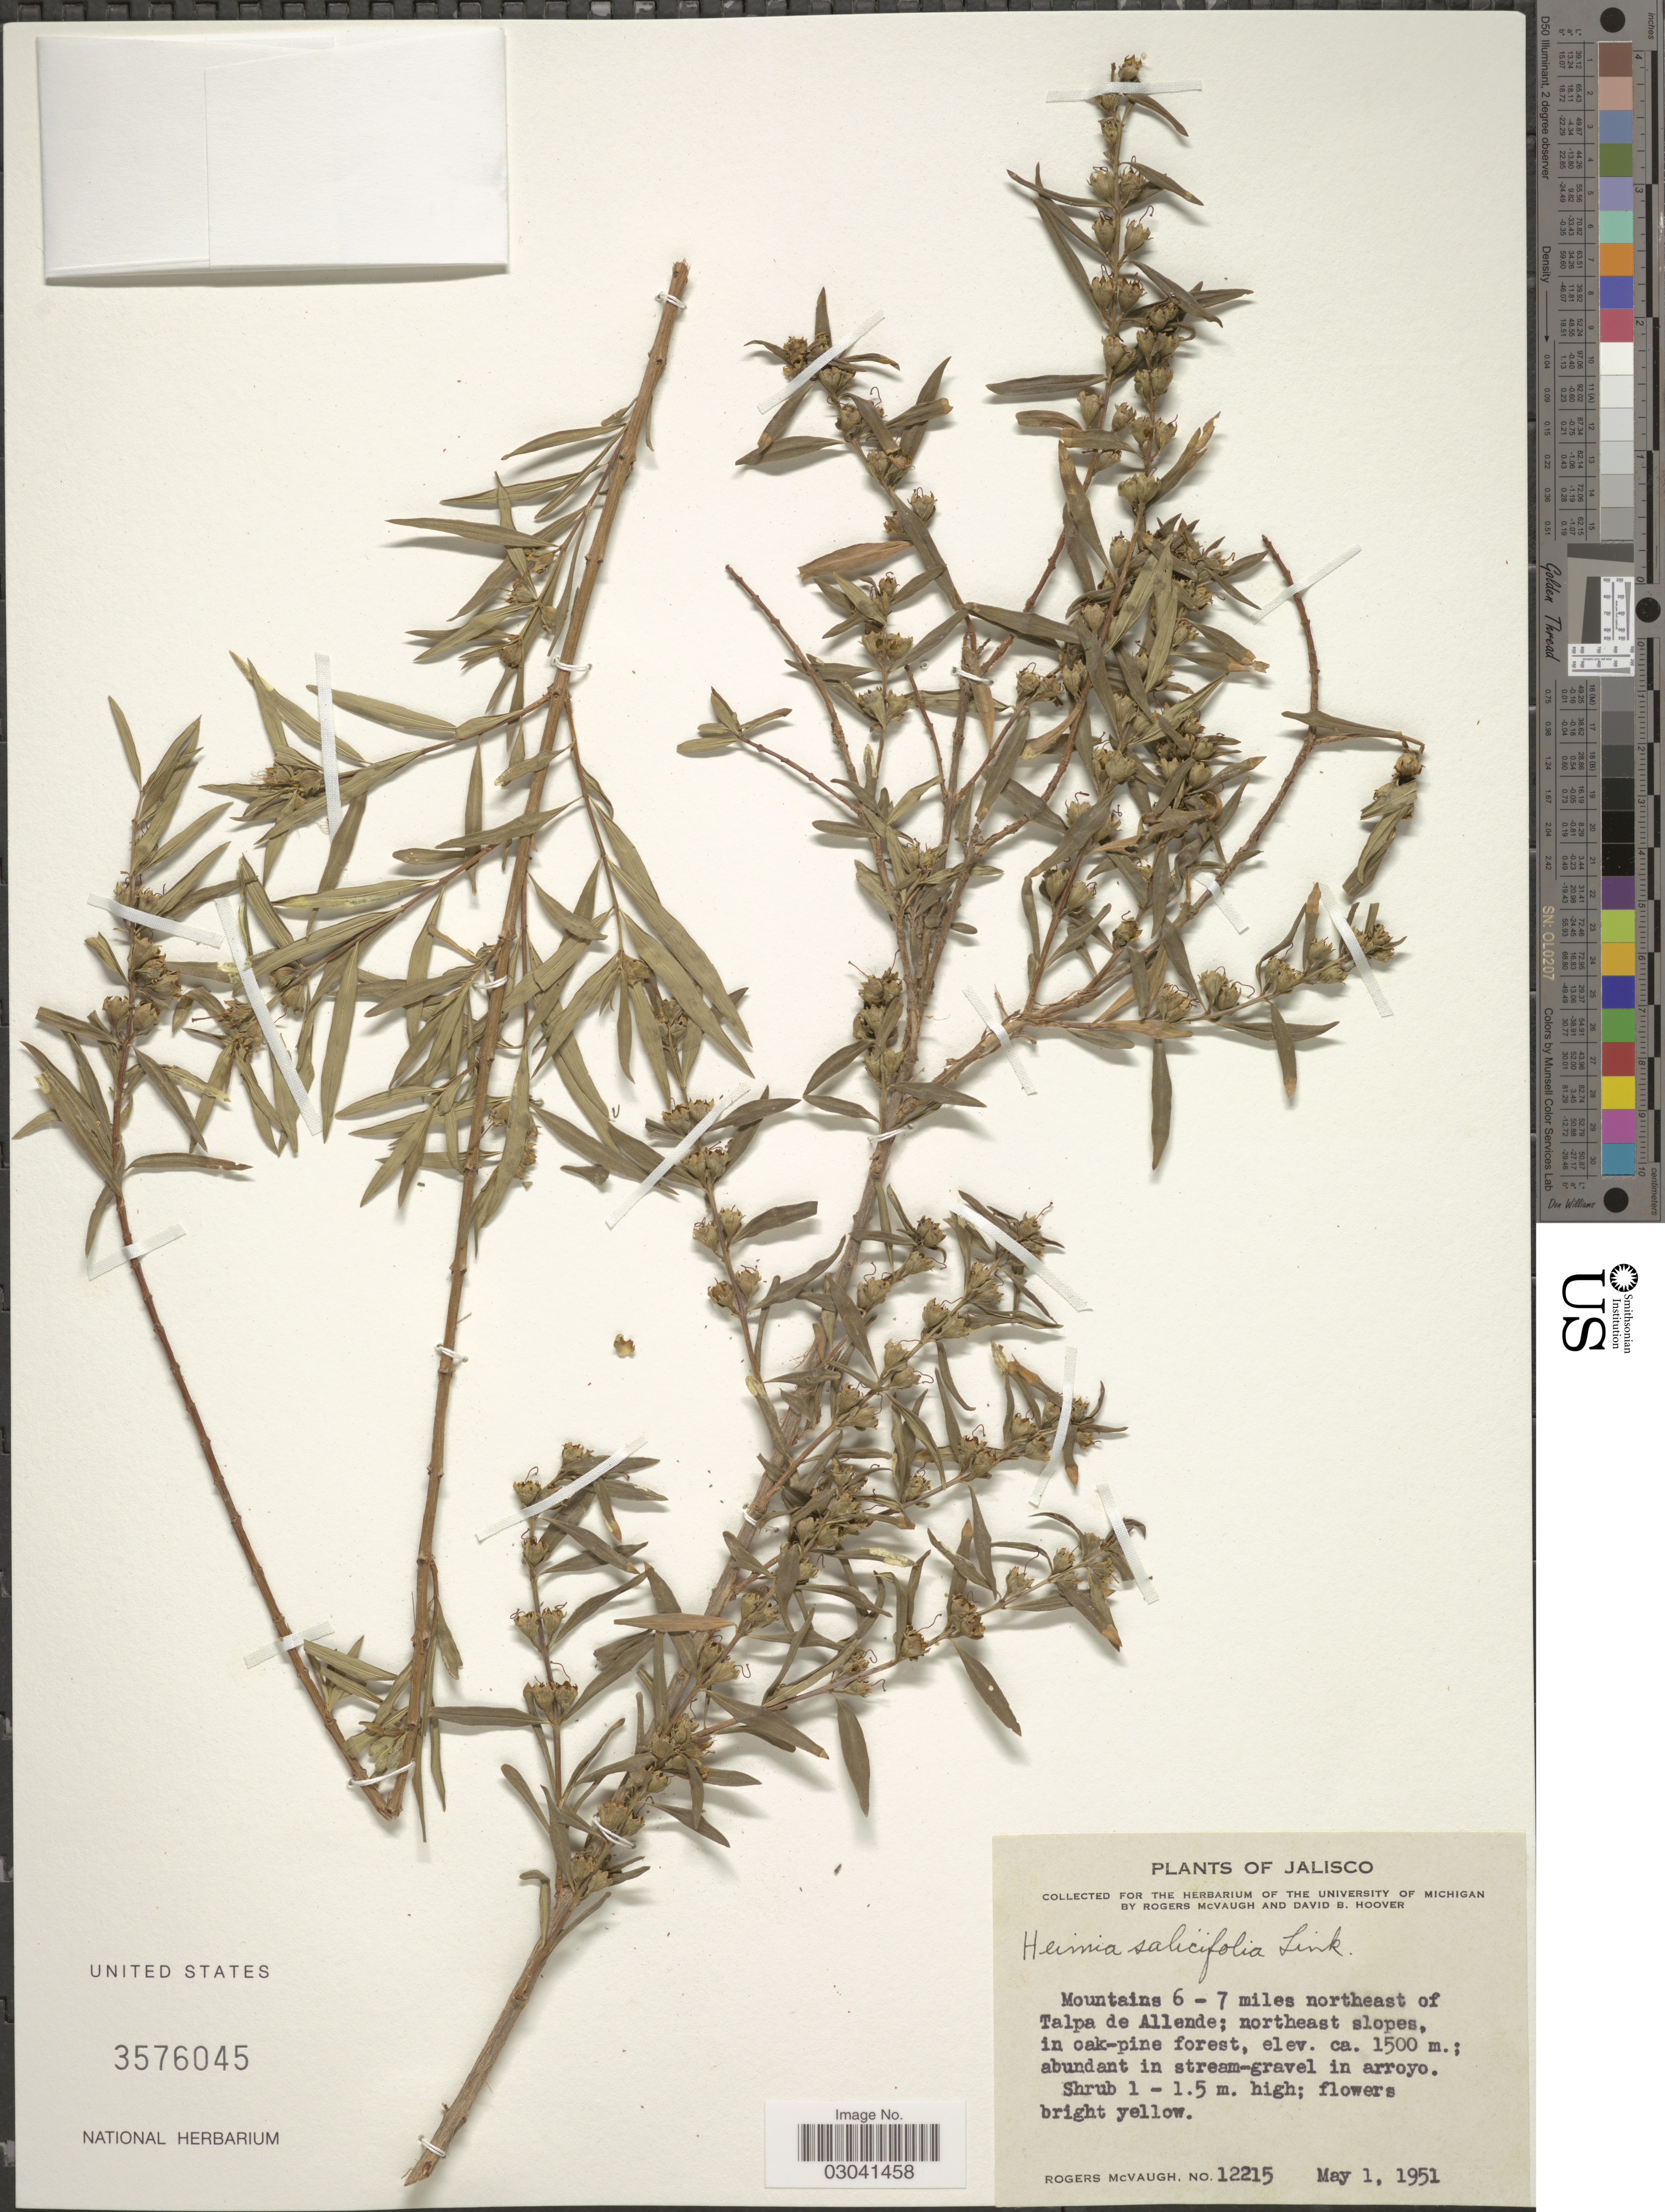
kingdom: Plantae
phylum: Tracheophyta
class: Magnoliopsida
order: Myrtales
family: Lythraceae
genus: Heimia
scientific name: Heimia salicifolia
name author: Link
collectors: R. McVaugh & D. B. Hoover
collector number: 12215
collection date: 1951-05-01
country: Mexico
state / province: Jalisco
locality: Mountains 6 - 7 miles northeast of Talpa de Allende: northeast slopes, in oak-pine forest.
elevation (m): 1500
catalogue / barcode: US 3576045